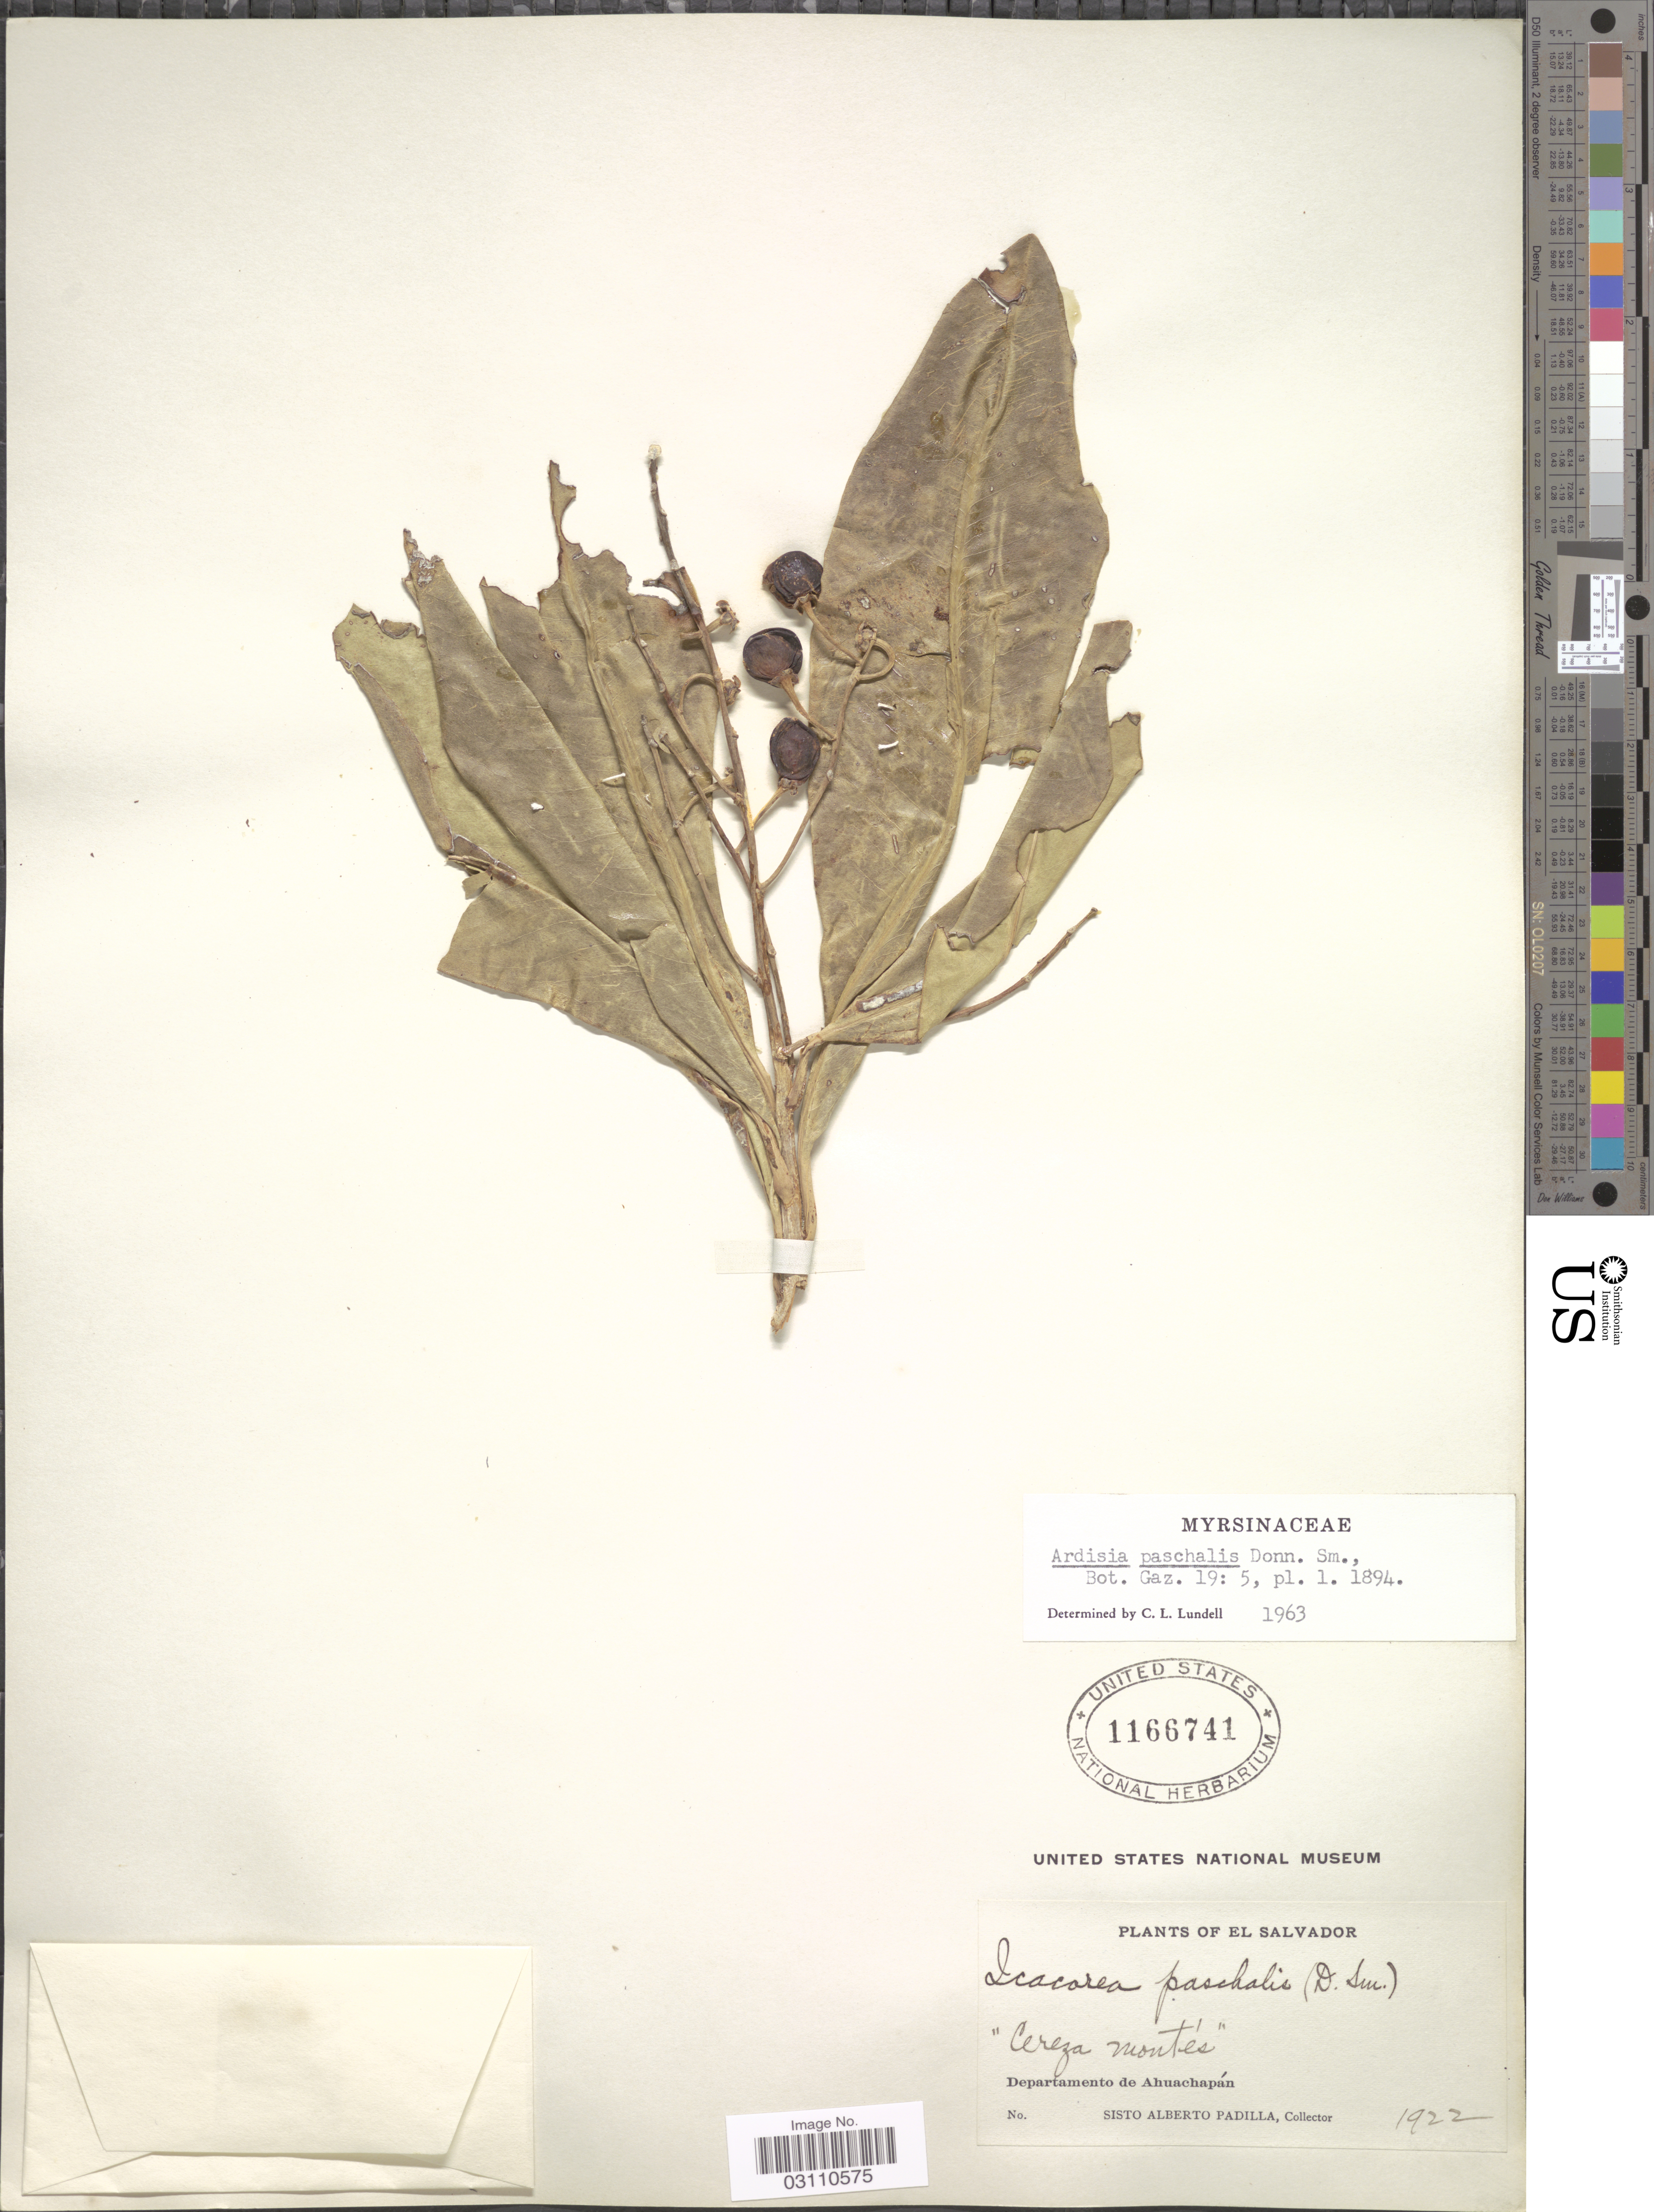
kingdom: Plantae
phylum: Tracheophyta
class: Magnoliopsida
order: Ericales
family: Primulaceae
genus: Ardisia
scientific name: Ardisia paschalis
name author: Donn. Sm.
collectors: S. A. Padilla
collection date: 1922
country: El Salvador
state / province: Ahuachapan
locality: Departamento de Ahuachapán.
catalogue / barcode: US 1166741